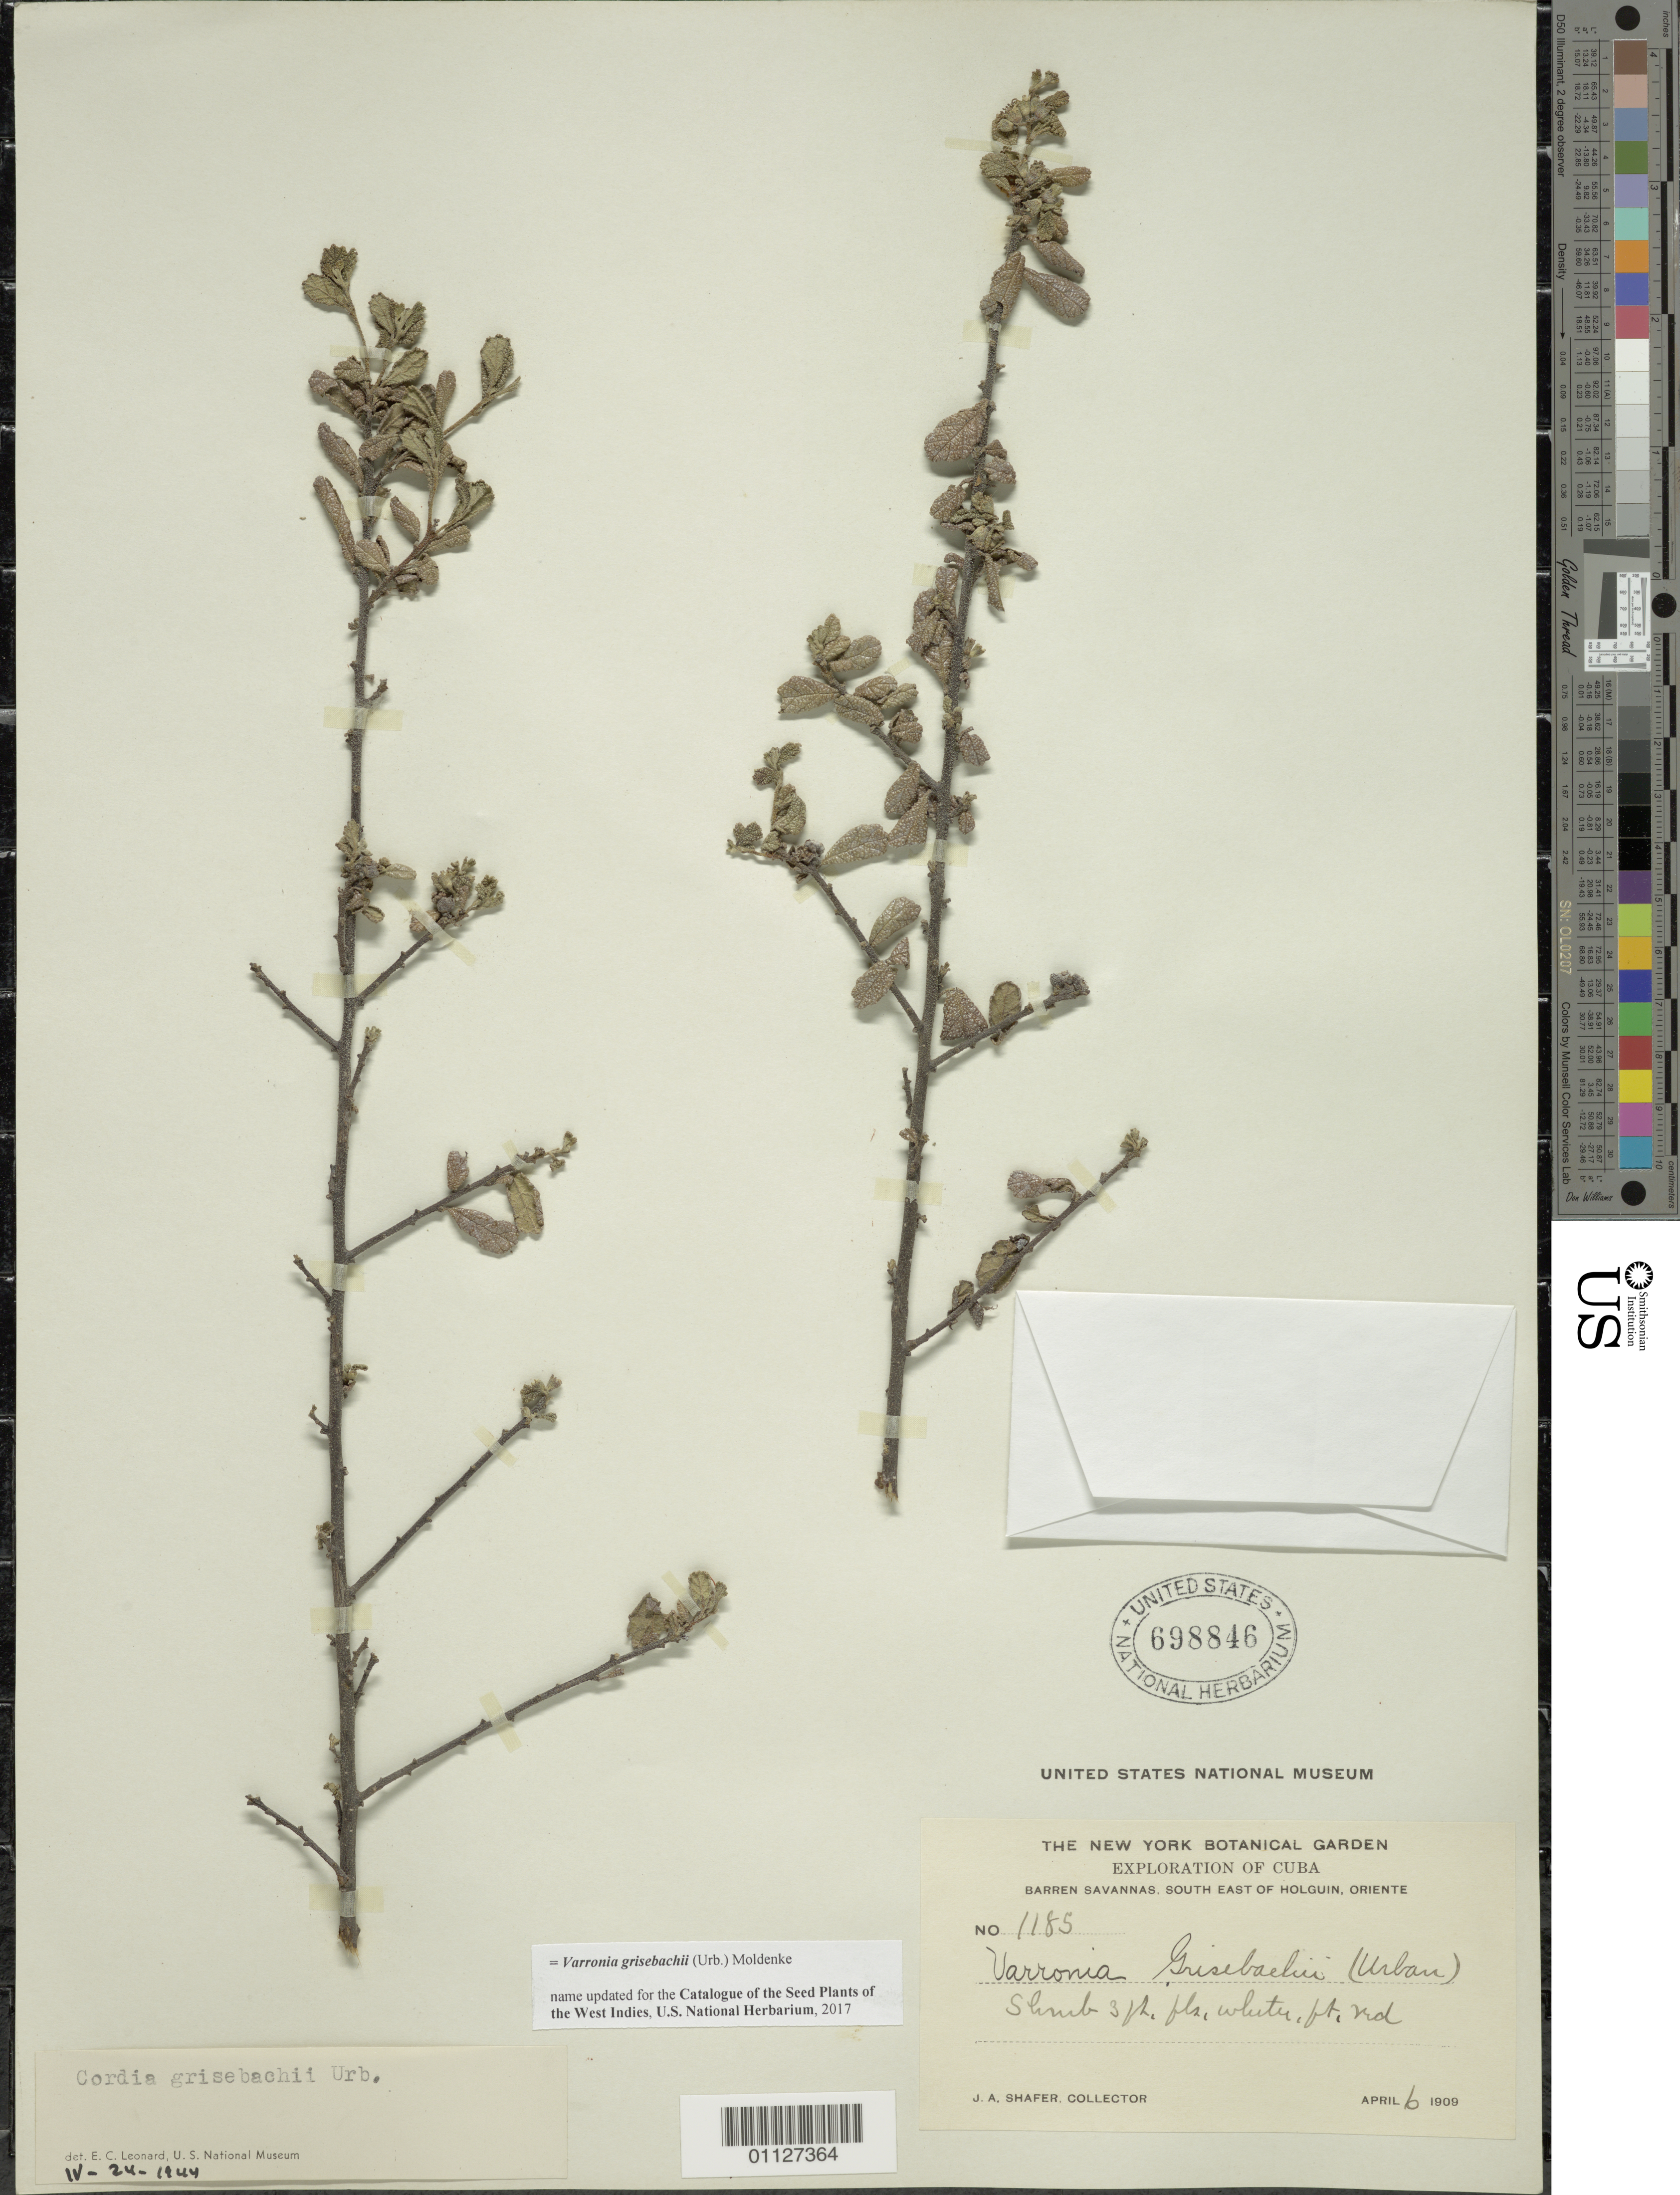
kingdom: Plantae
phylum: Tracheophyta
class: Magnoliopsida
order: Boraginales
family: Cordiaceae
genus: Varronia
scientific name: Varronia grisebachii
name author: (Urb.) Moldenke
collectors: J. A. Shafer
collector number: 1185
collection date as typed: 06 Apr 1909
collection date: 1909-04-06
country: Cuba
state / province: Holguín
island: Cuba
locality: SE of Holguín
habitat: Barren savannas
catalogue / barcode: US 698846